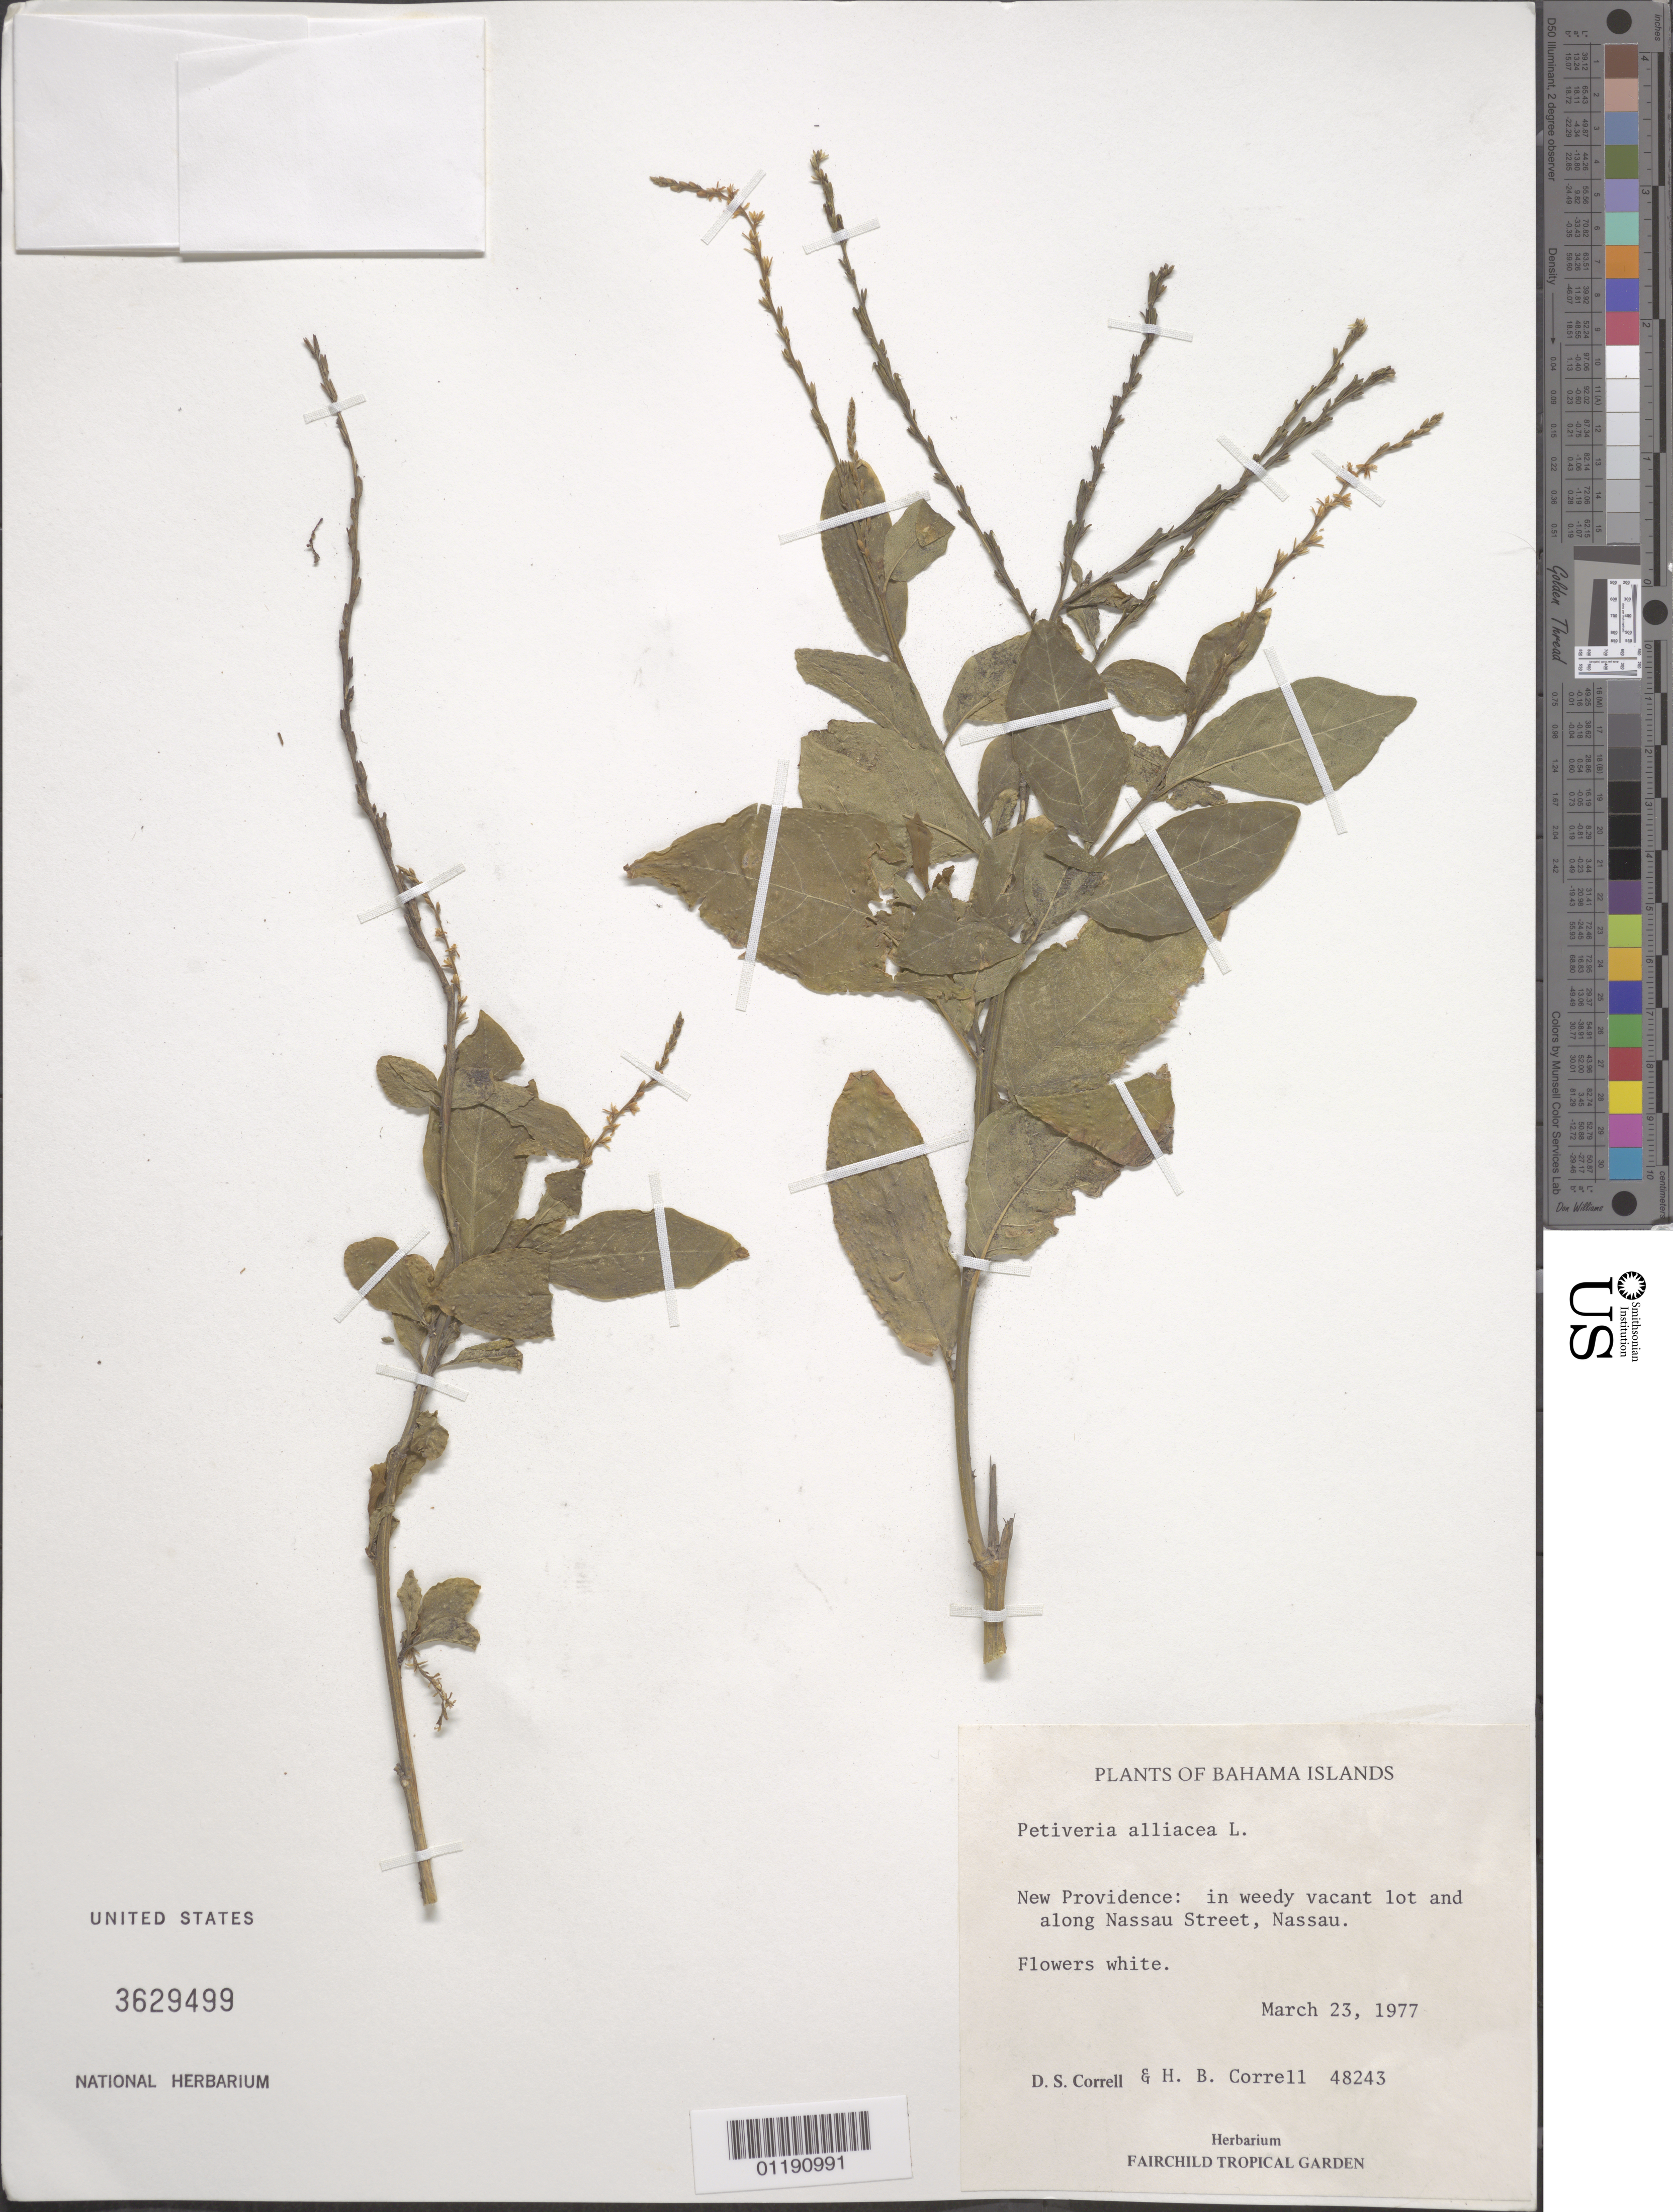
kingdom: Plantae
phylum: Tracheophyta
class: Magnoliopsida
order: Caryophyllales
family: Phytolaccaceae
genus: Petiveria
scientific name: Petiveria alliacea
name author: L.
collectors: D. S. Correll & H. Correll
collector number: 48243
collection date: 1977-03-23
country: Bahamas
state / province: New Providence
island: New Providence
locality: New Providence: in vacant lot and along Nassau Street, Nassau.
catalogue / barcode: US 3629499